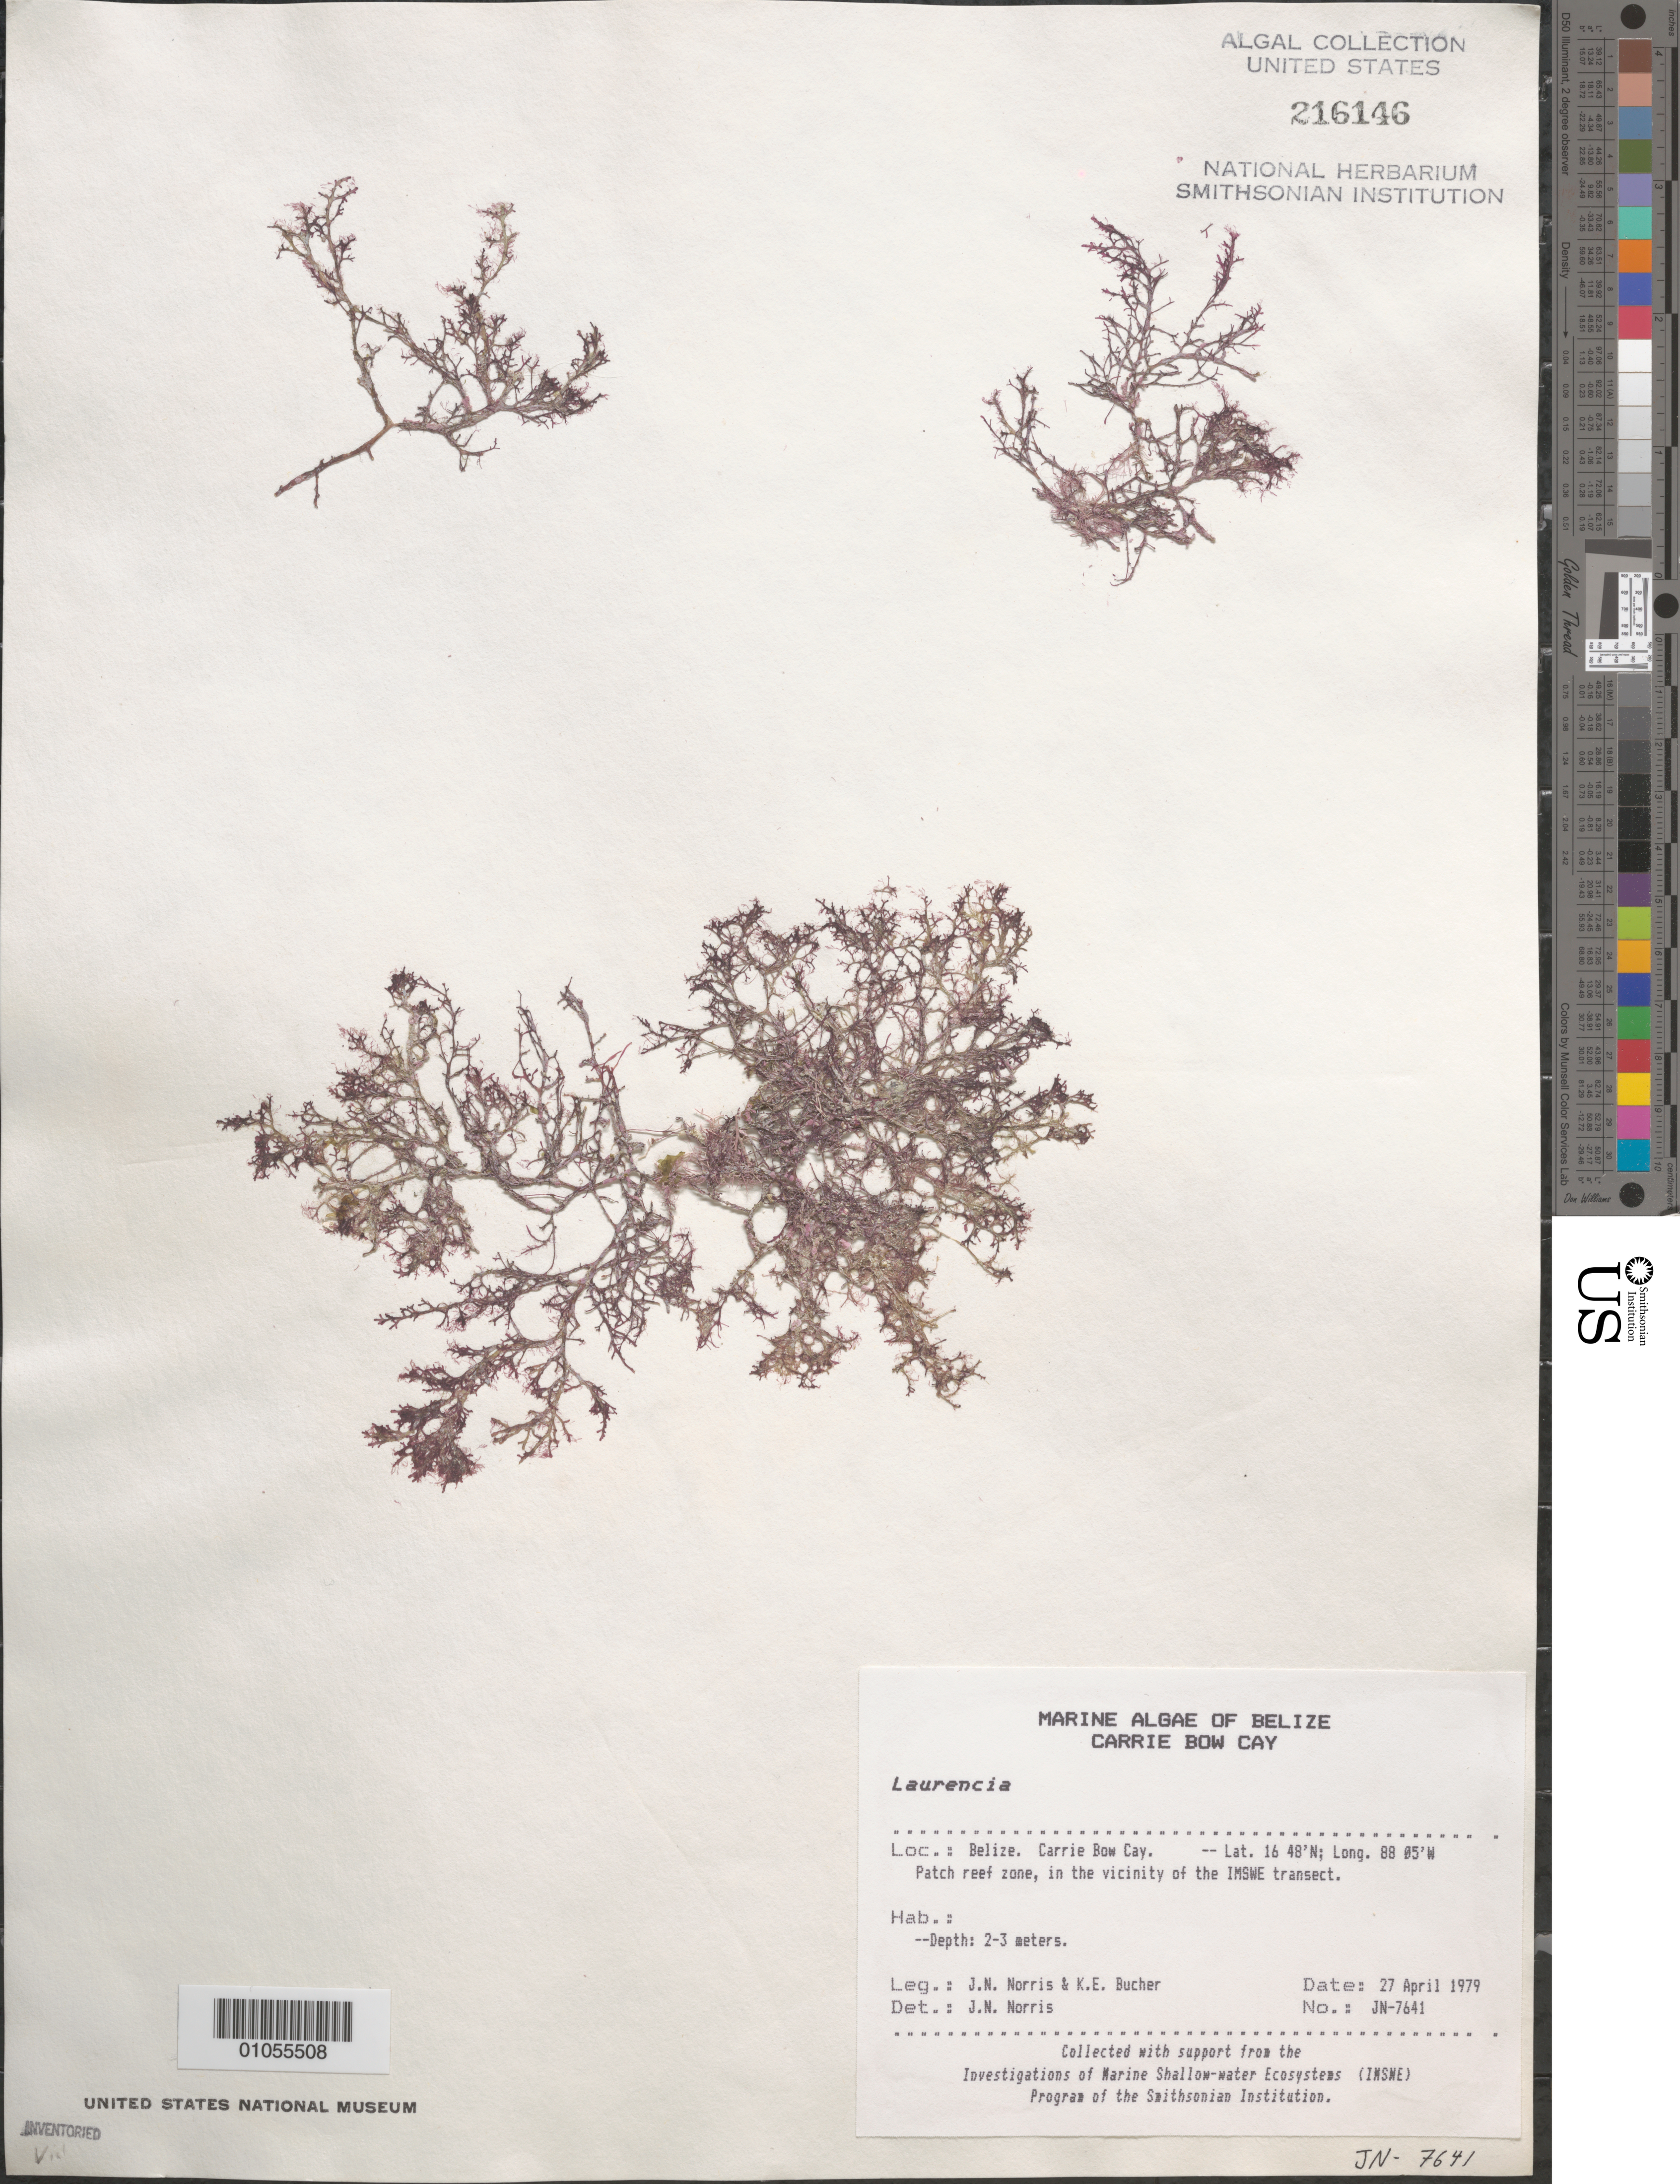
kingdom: Plantae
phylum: Rhodophyta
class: Florideophyceae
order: Ceramiales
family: Rhodomelaceae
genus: Laurencia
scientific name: Laurencia sp.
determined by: Norris, James N.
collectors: J. N. Norris & K. E. Bucher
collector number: JN-7641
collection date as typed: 27 Apr 1979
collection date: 1979-04-27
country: Belize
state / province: Stann Creek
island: Carrie Bow Cay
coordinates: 16 48'N, 88 05'W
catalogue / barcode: US 216146